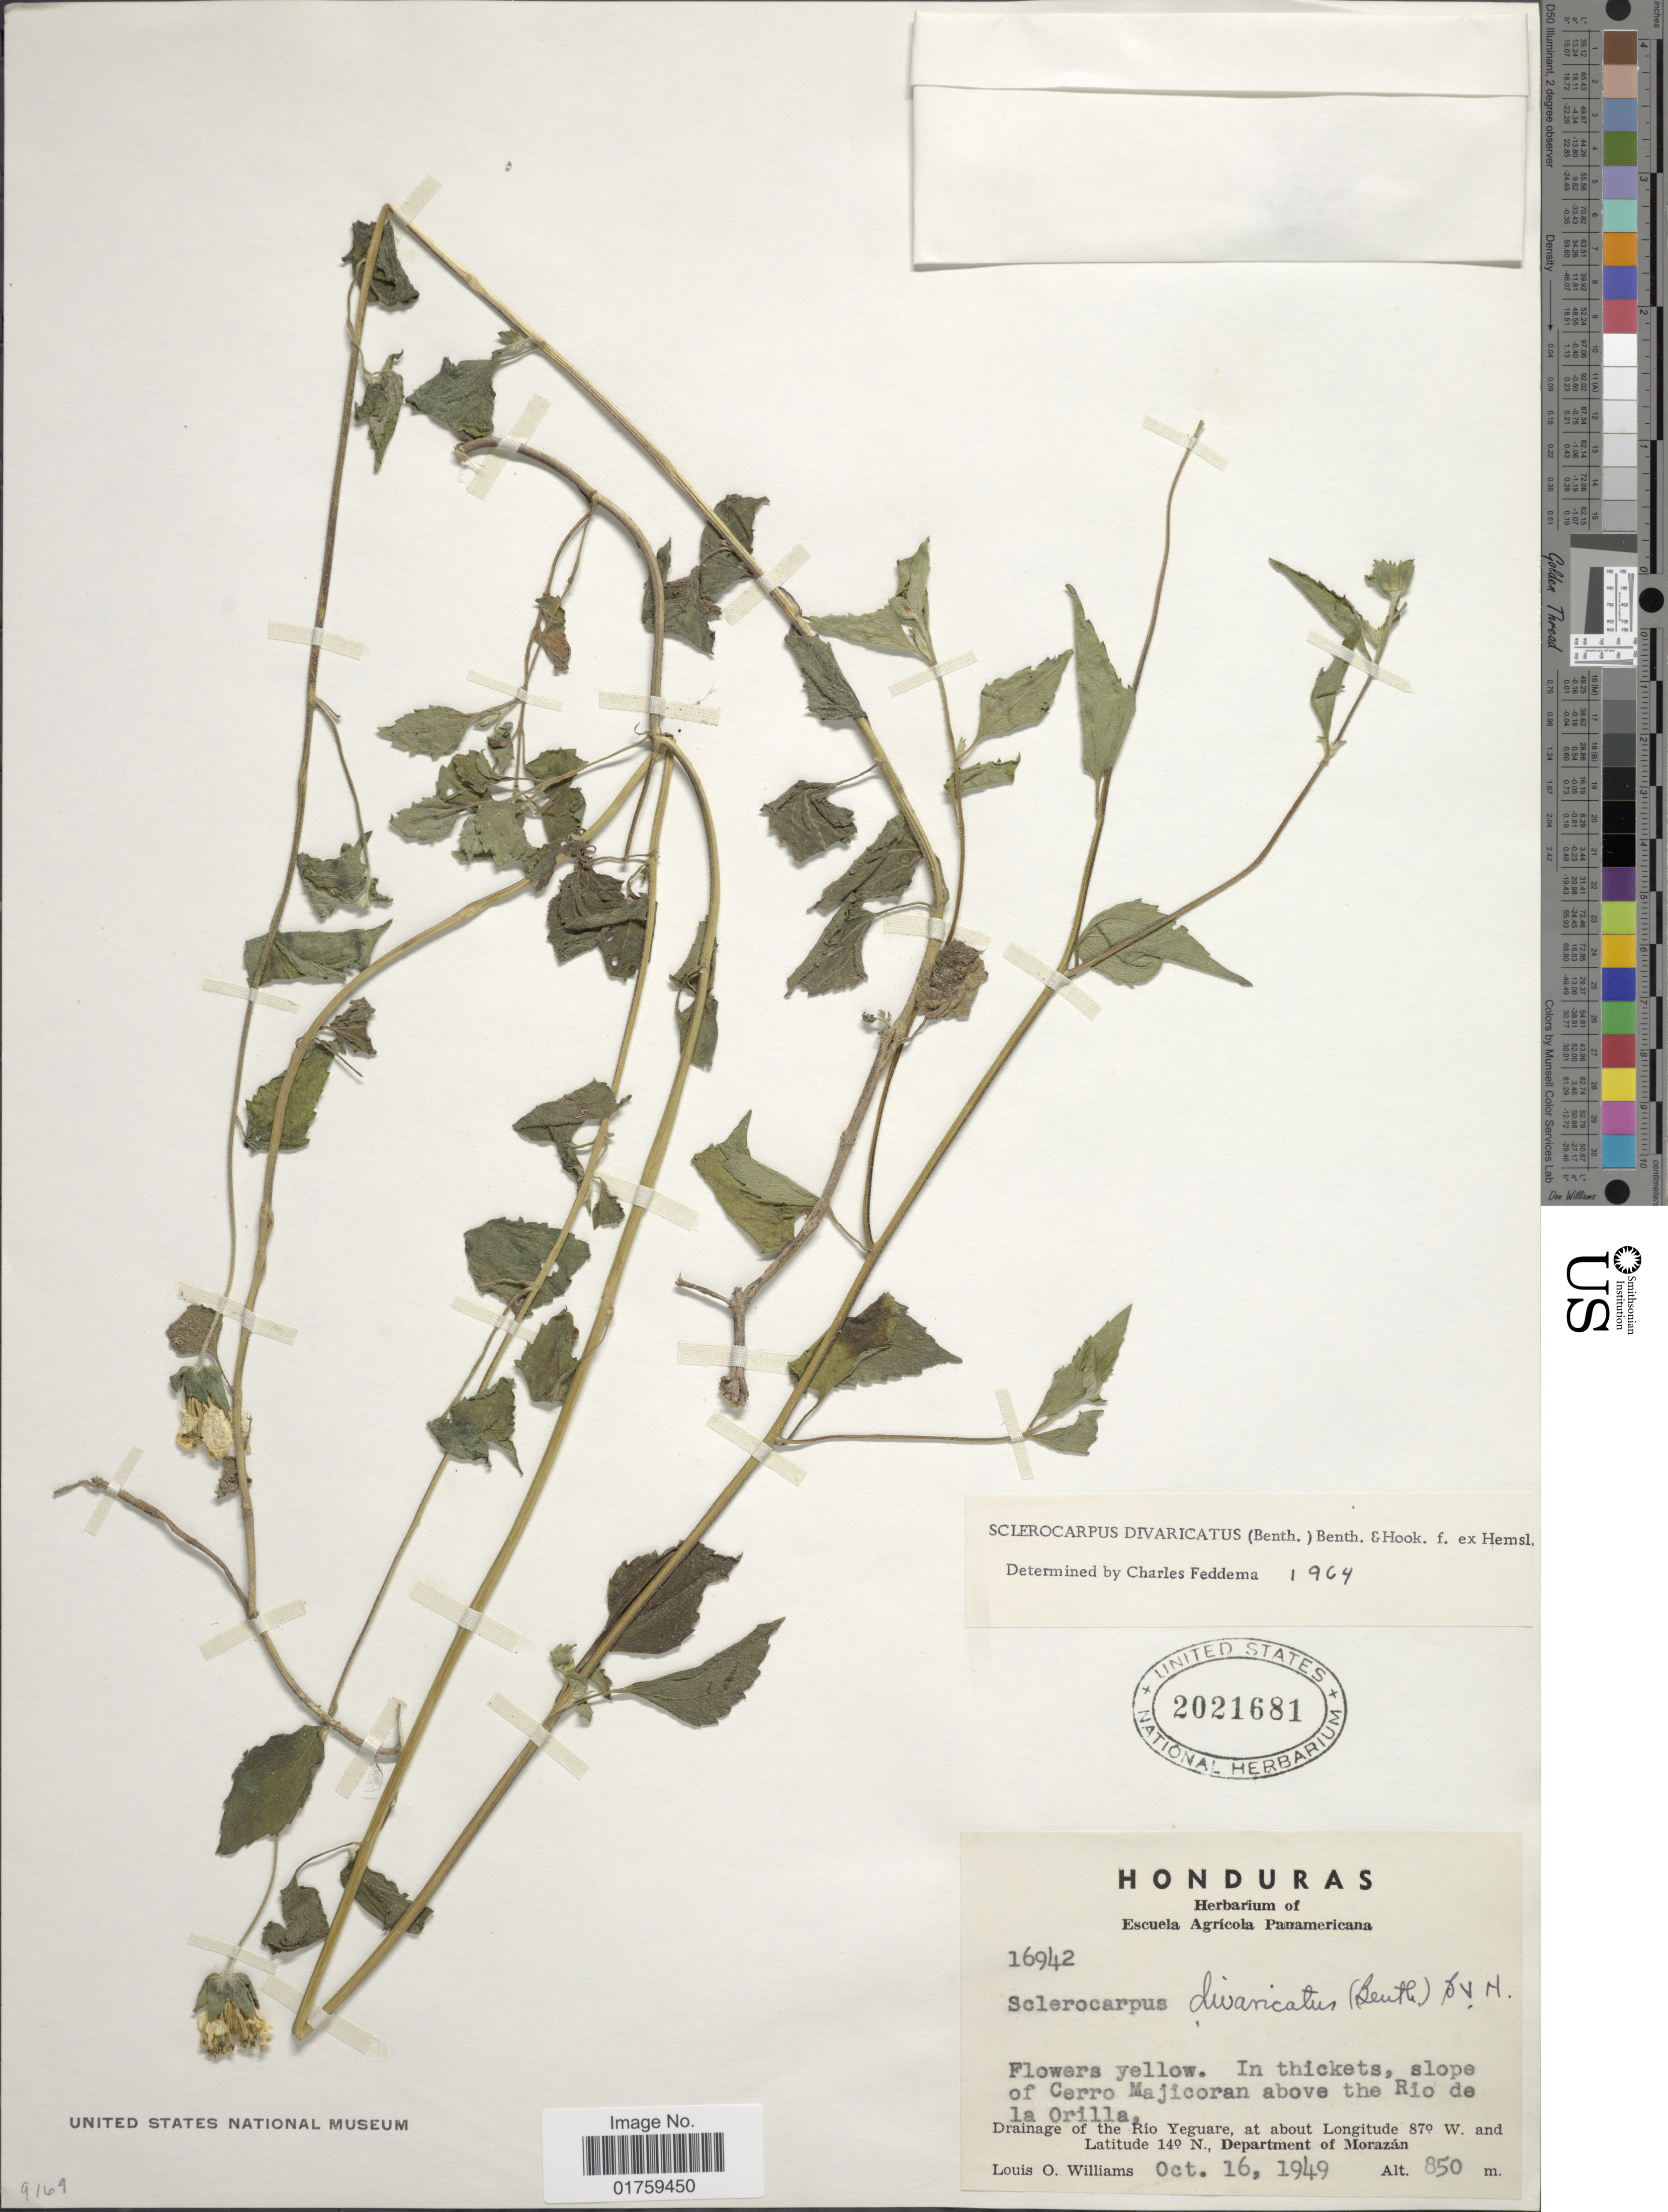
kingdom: Plantae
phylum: Tracheophyta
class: Magnoliopsida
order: Asterales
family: Asteraceae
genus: Sclerocarpus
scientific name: Sclerocarpus divaricatus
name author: (Benth.) Benth. & Hook. f. ex Hemsl.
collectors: L. O. Williams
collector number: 16942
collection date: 1949-10-16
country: Honduras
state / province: Fco. Morazán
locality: Drainage of the Rio Yeguare, Department of Morazan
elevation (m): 850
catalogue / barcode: US 2021681